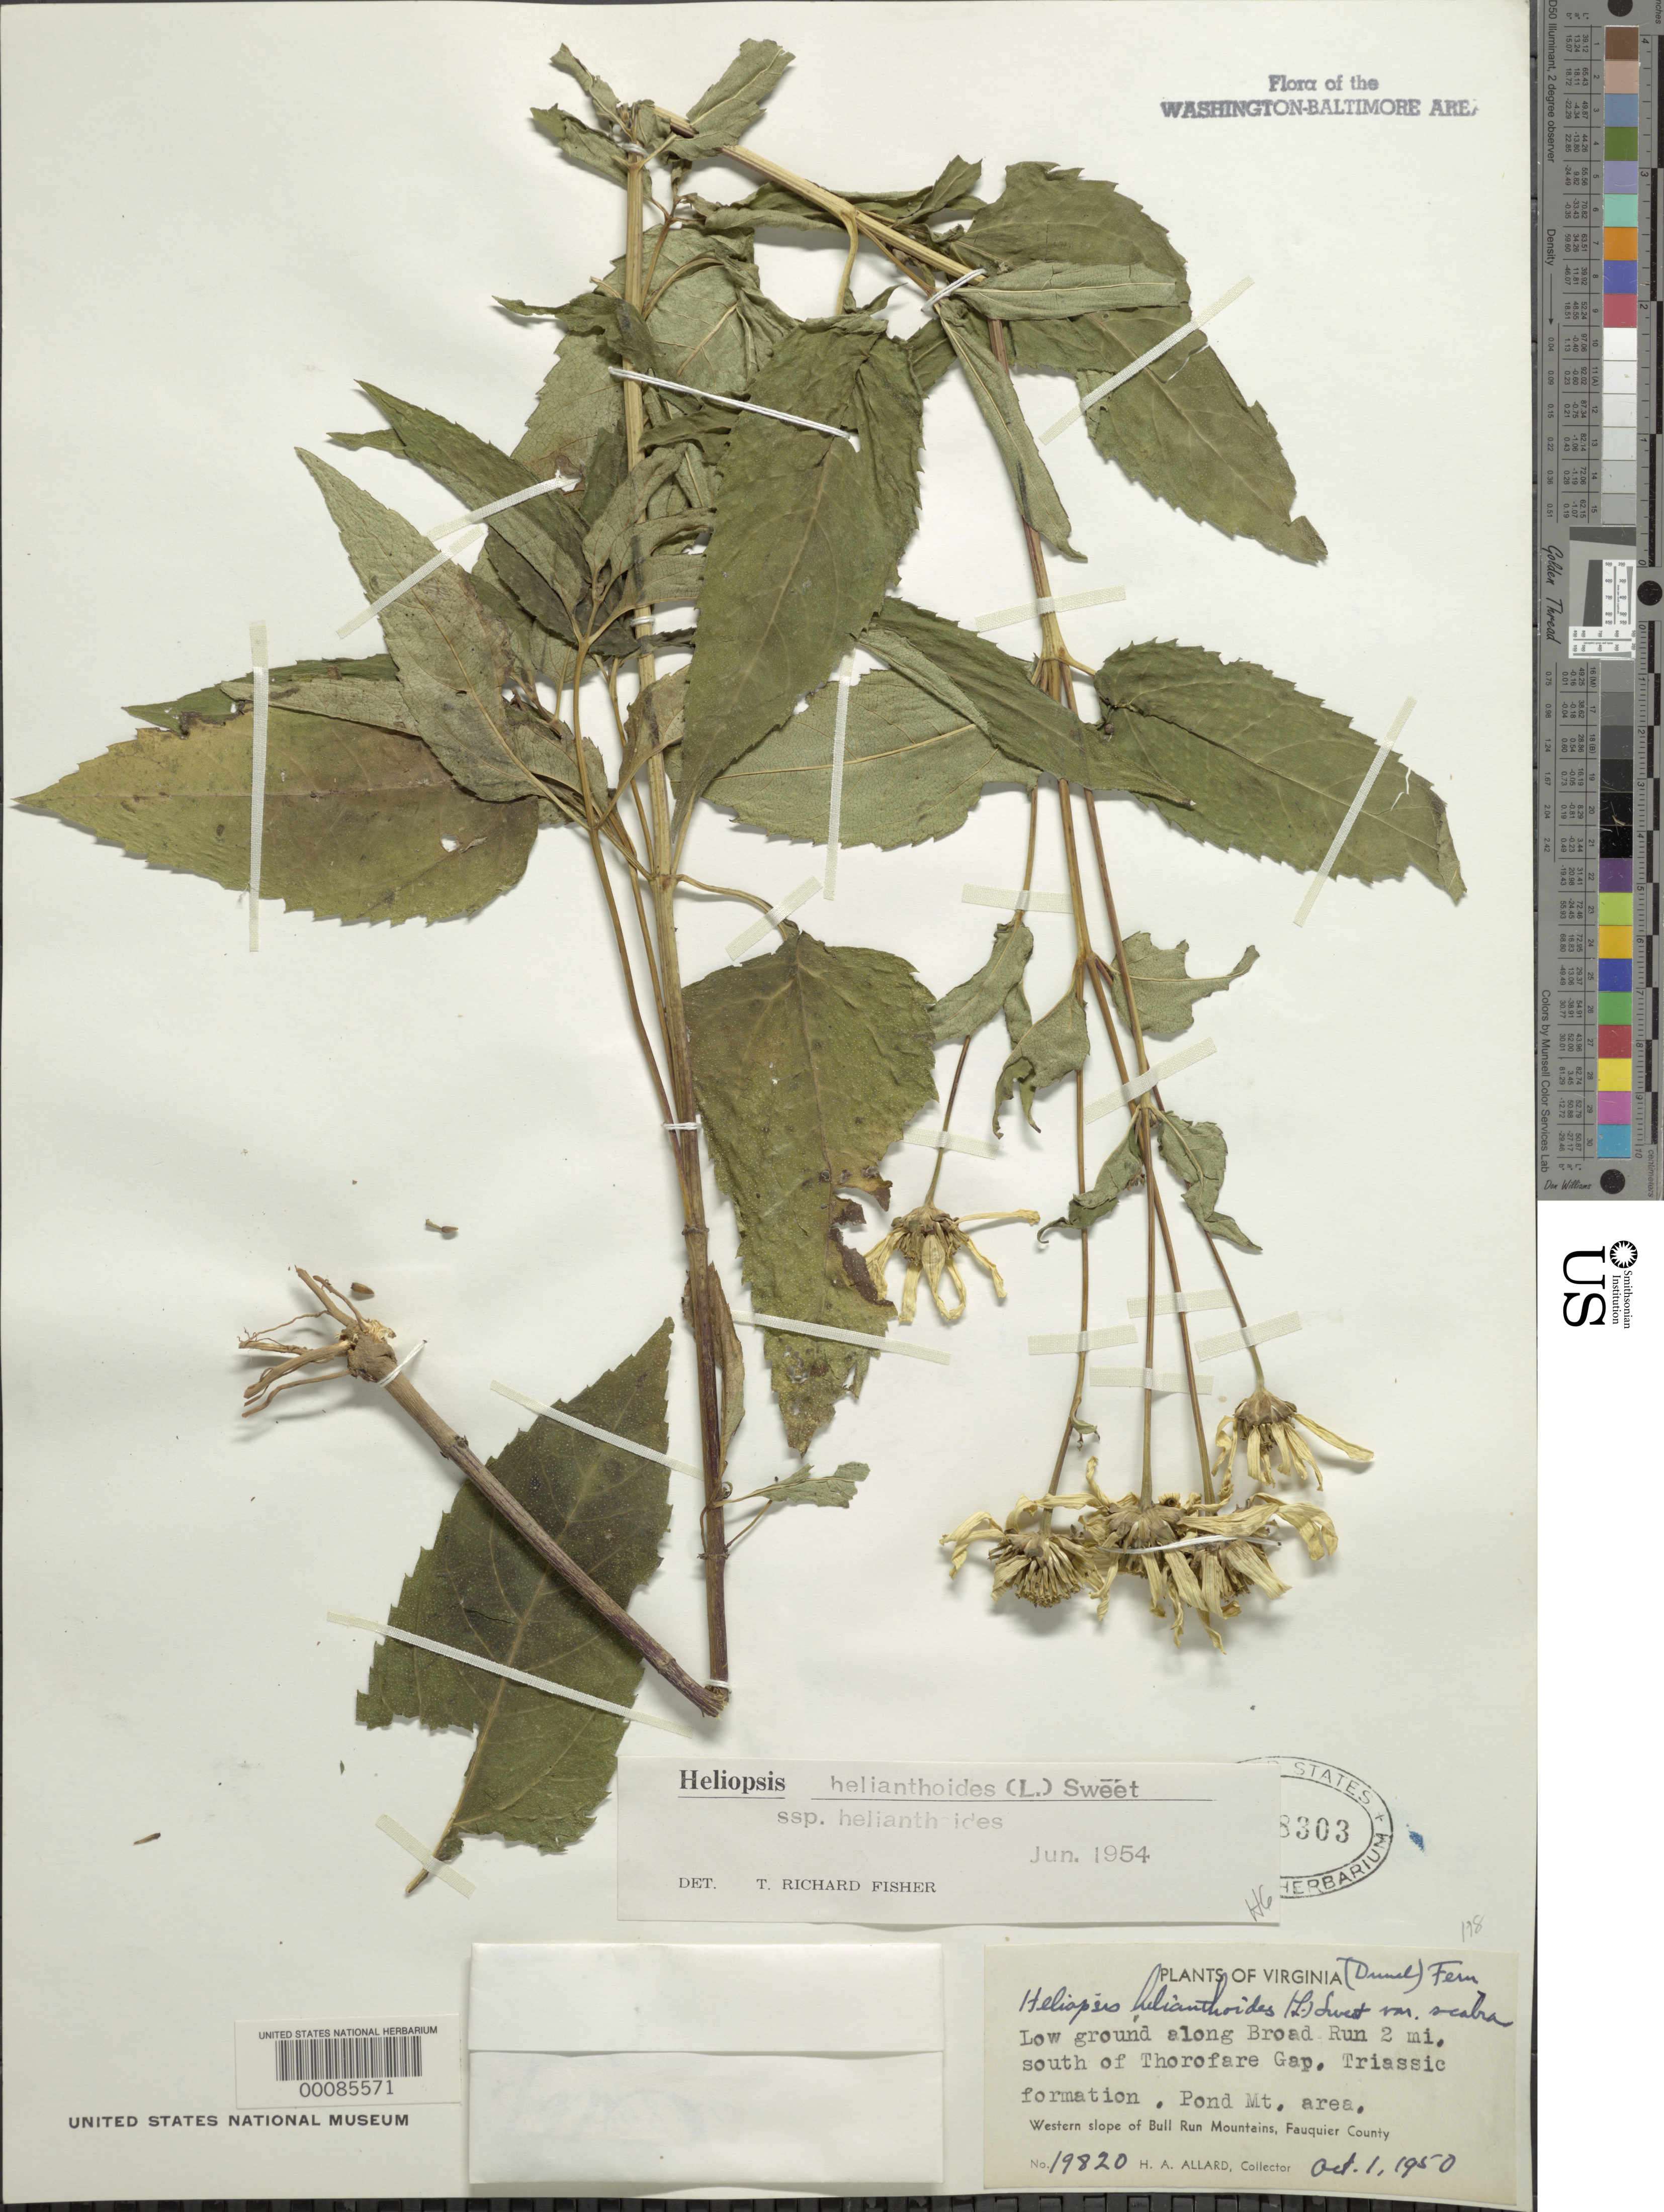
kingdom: Plantae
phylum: Tracheophyta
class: Magnoliopsida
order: Asterales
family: Asteraceae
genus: Heliopsis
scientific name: Heliopsis helianthoides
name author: (L.) Sweet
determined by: Fisher, T. R.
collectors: H. A. Allard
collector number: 19820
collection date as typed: -1 Oct 1950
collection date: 1950-10-01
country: United States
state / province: Virginia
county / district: Fauquier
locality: South of Thorofare Gap Broad Run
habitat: Low ground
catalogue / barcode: US 2008303